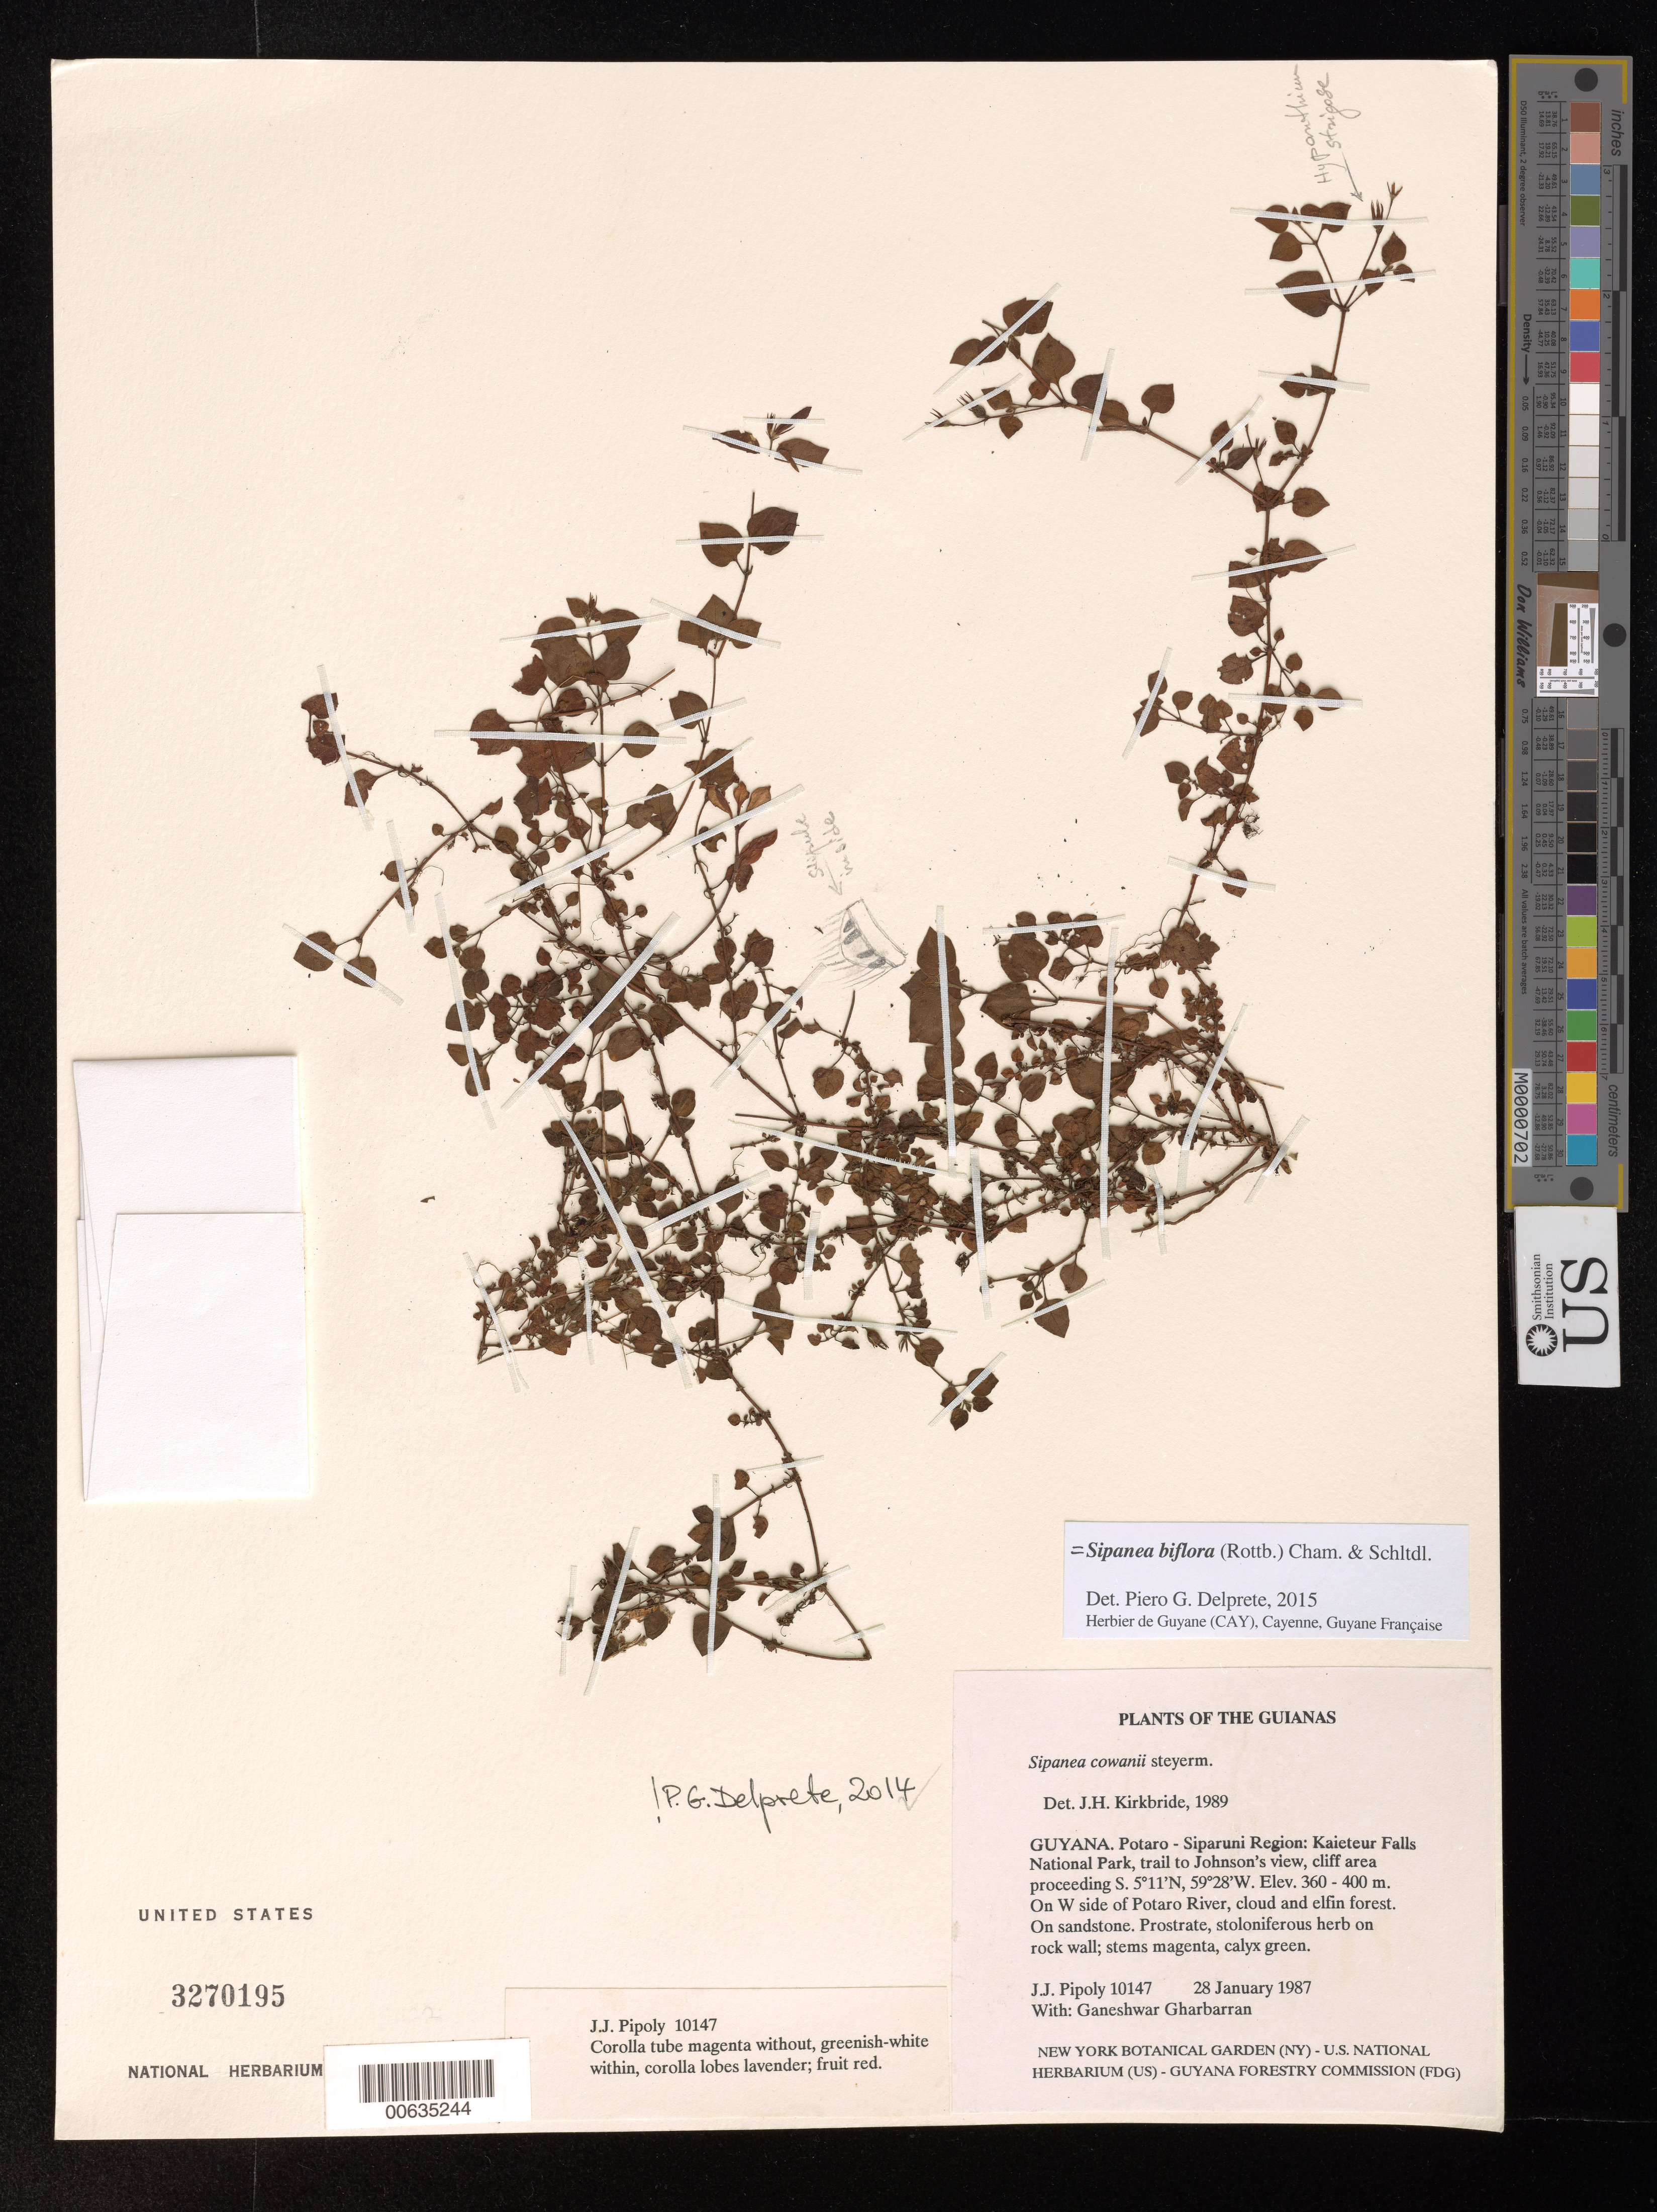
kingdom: Plantae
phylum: Tracheophyta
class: Magnoliopsida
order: Gentianales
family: Rubiaceae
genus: Sipanea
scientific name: Sipanea biflora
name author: (L. f.) Cham. & Schltdl.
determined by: Delprete, P. G., Herb. de Guyane Cay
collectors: J. J. Pipoly & G. Gharbarran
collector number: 10147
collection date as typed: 28 January 1987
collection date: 1987-01-28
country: Guyana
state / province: Potaro-Siparuni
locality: Kaieteur Falls National Park, trail to Johnson's view, cliff area proceeding S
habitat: On W side of Potaro River, cloud and elfin forest. On sandstone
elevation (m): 360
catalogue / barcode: US 3270195